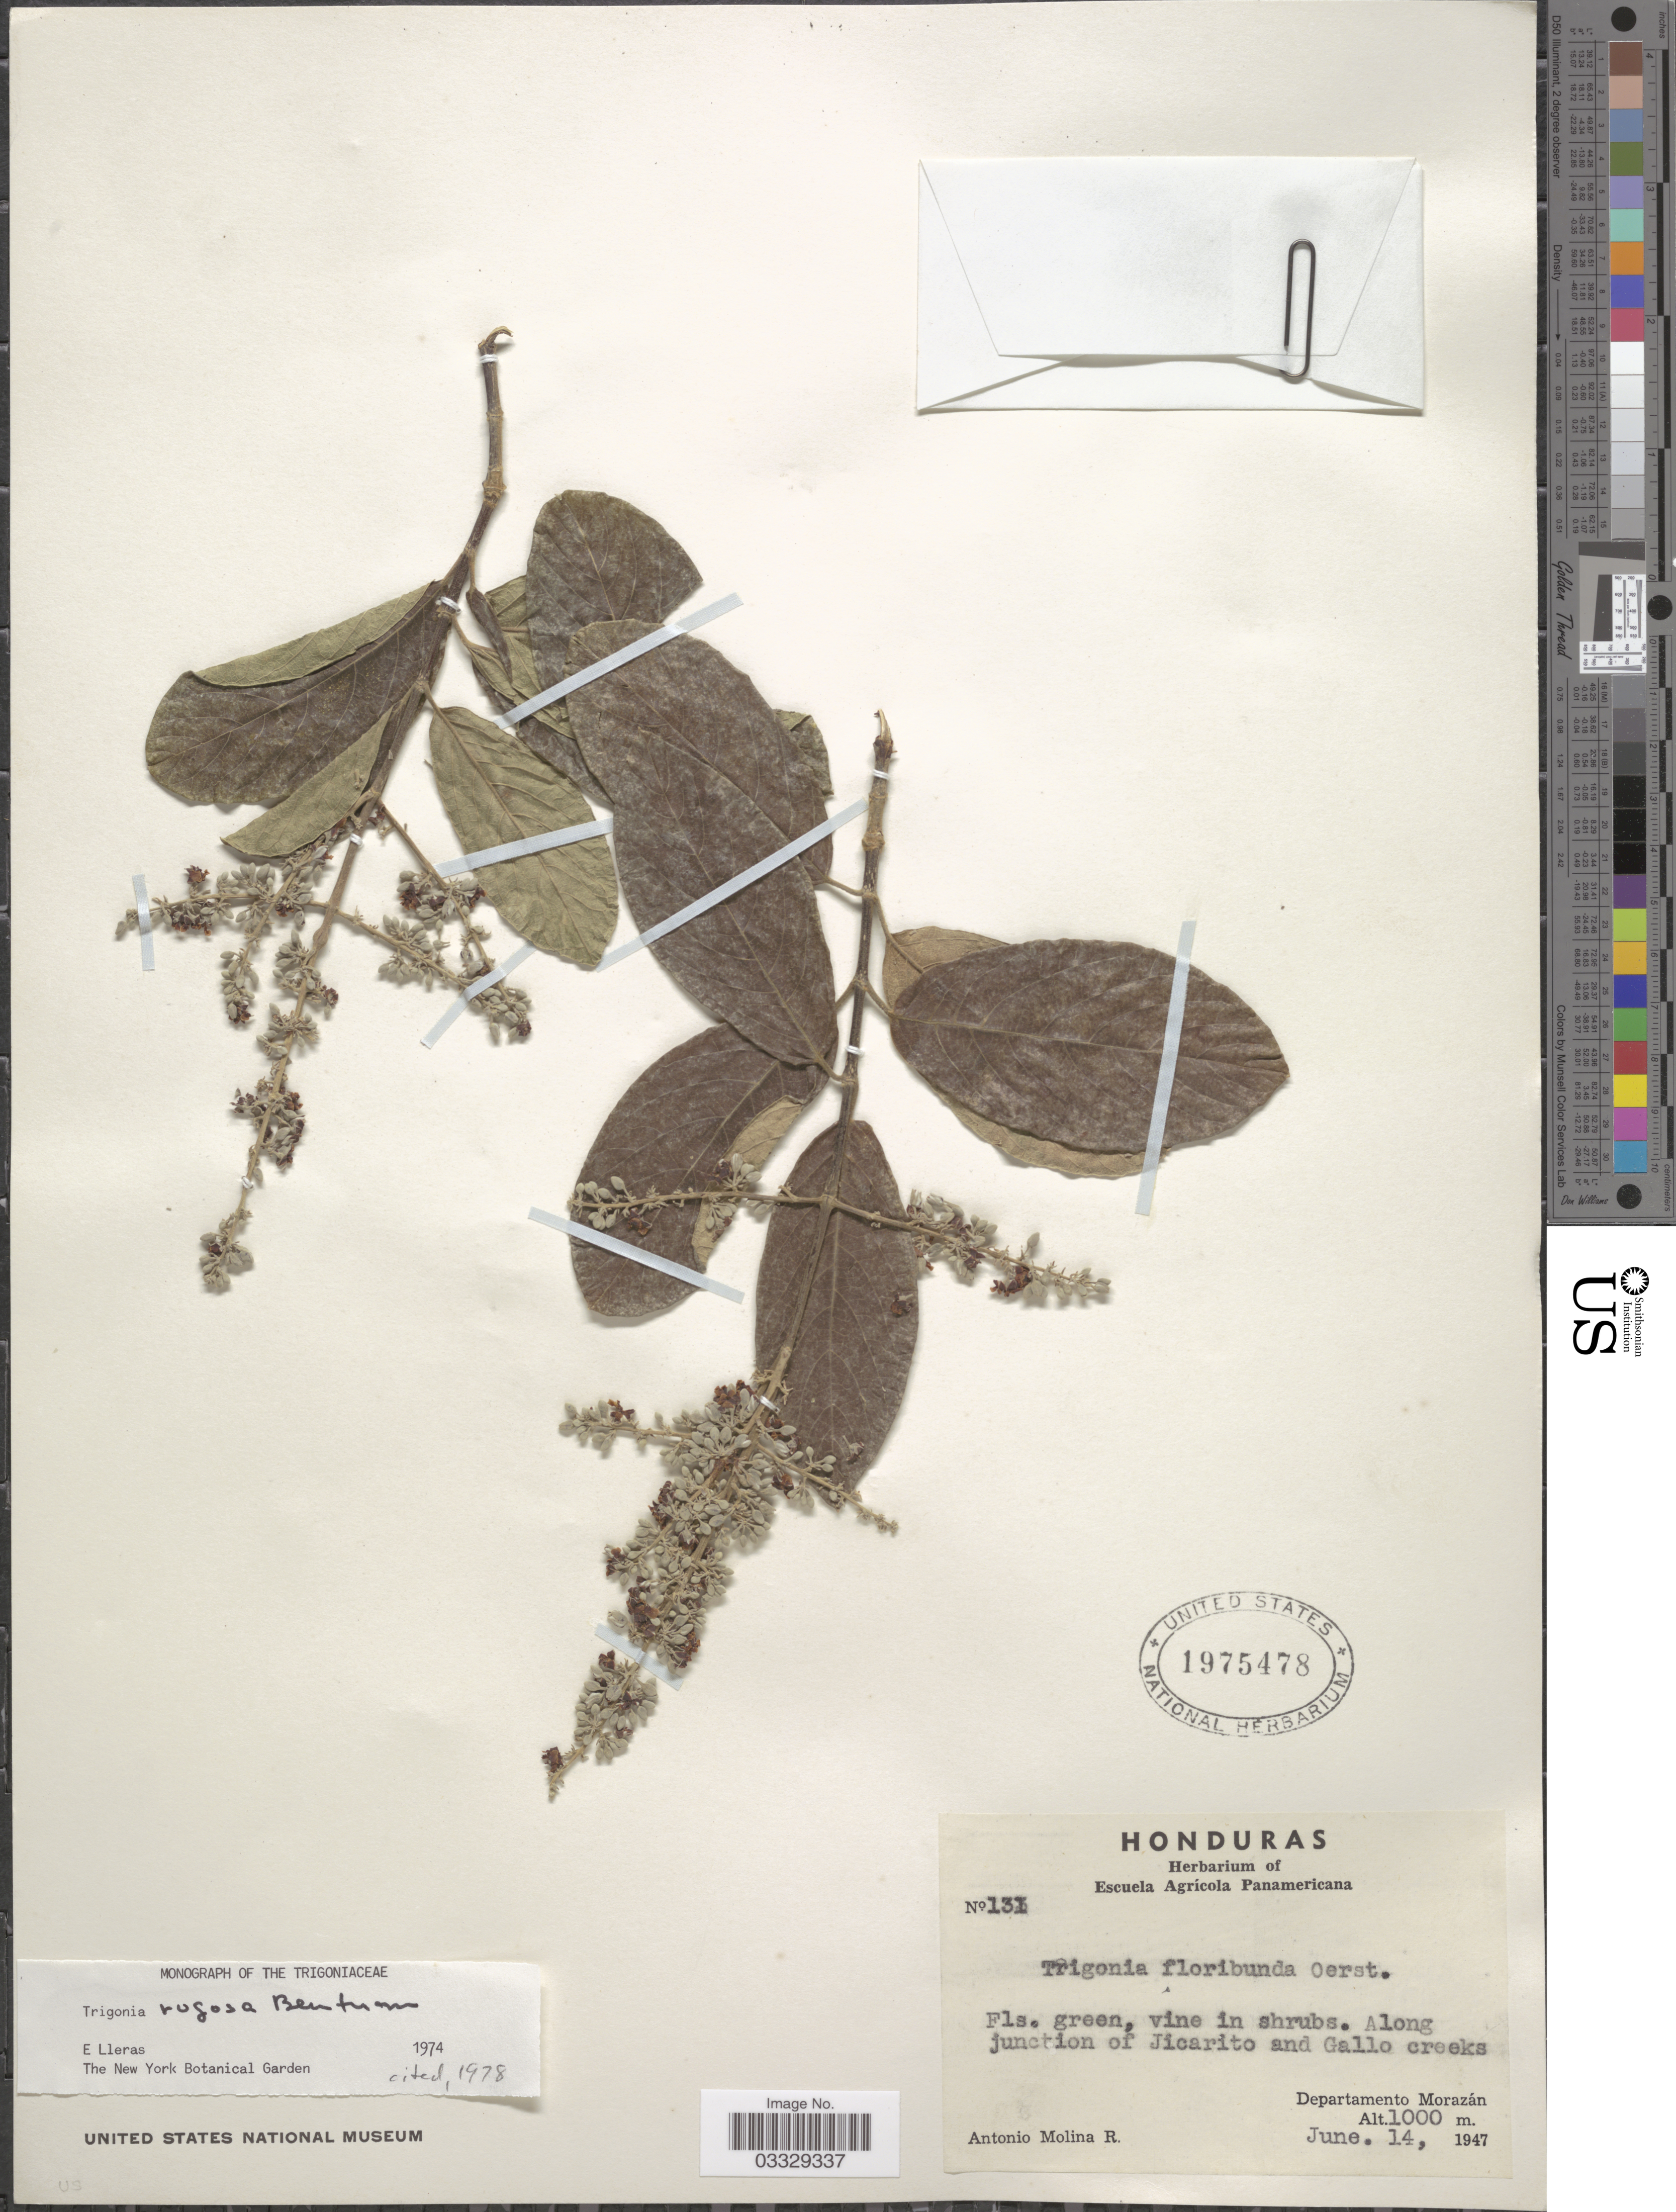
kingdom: Plantae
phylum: Tracheophyta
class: Magnoliopsida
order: Malpighiales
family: Trigoniaceae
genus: Trigonia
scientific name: Trigonia rugosa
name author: Benth.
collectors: A. Molina R.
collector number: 131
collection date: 1947-06-14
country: Honduras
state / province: Fco. Morazán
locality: Along junction of Jicarito and Gallo creeks. Departamento Morazán.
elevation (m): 1000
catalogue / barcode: US 1975478